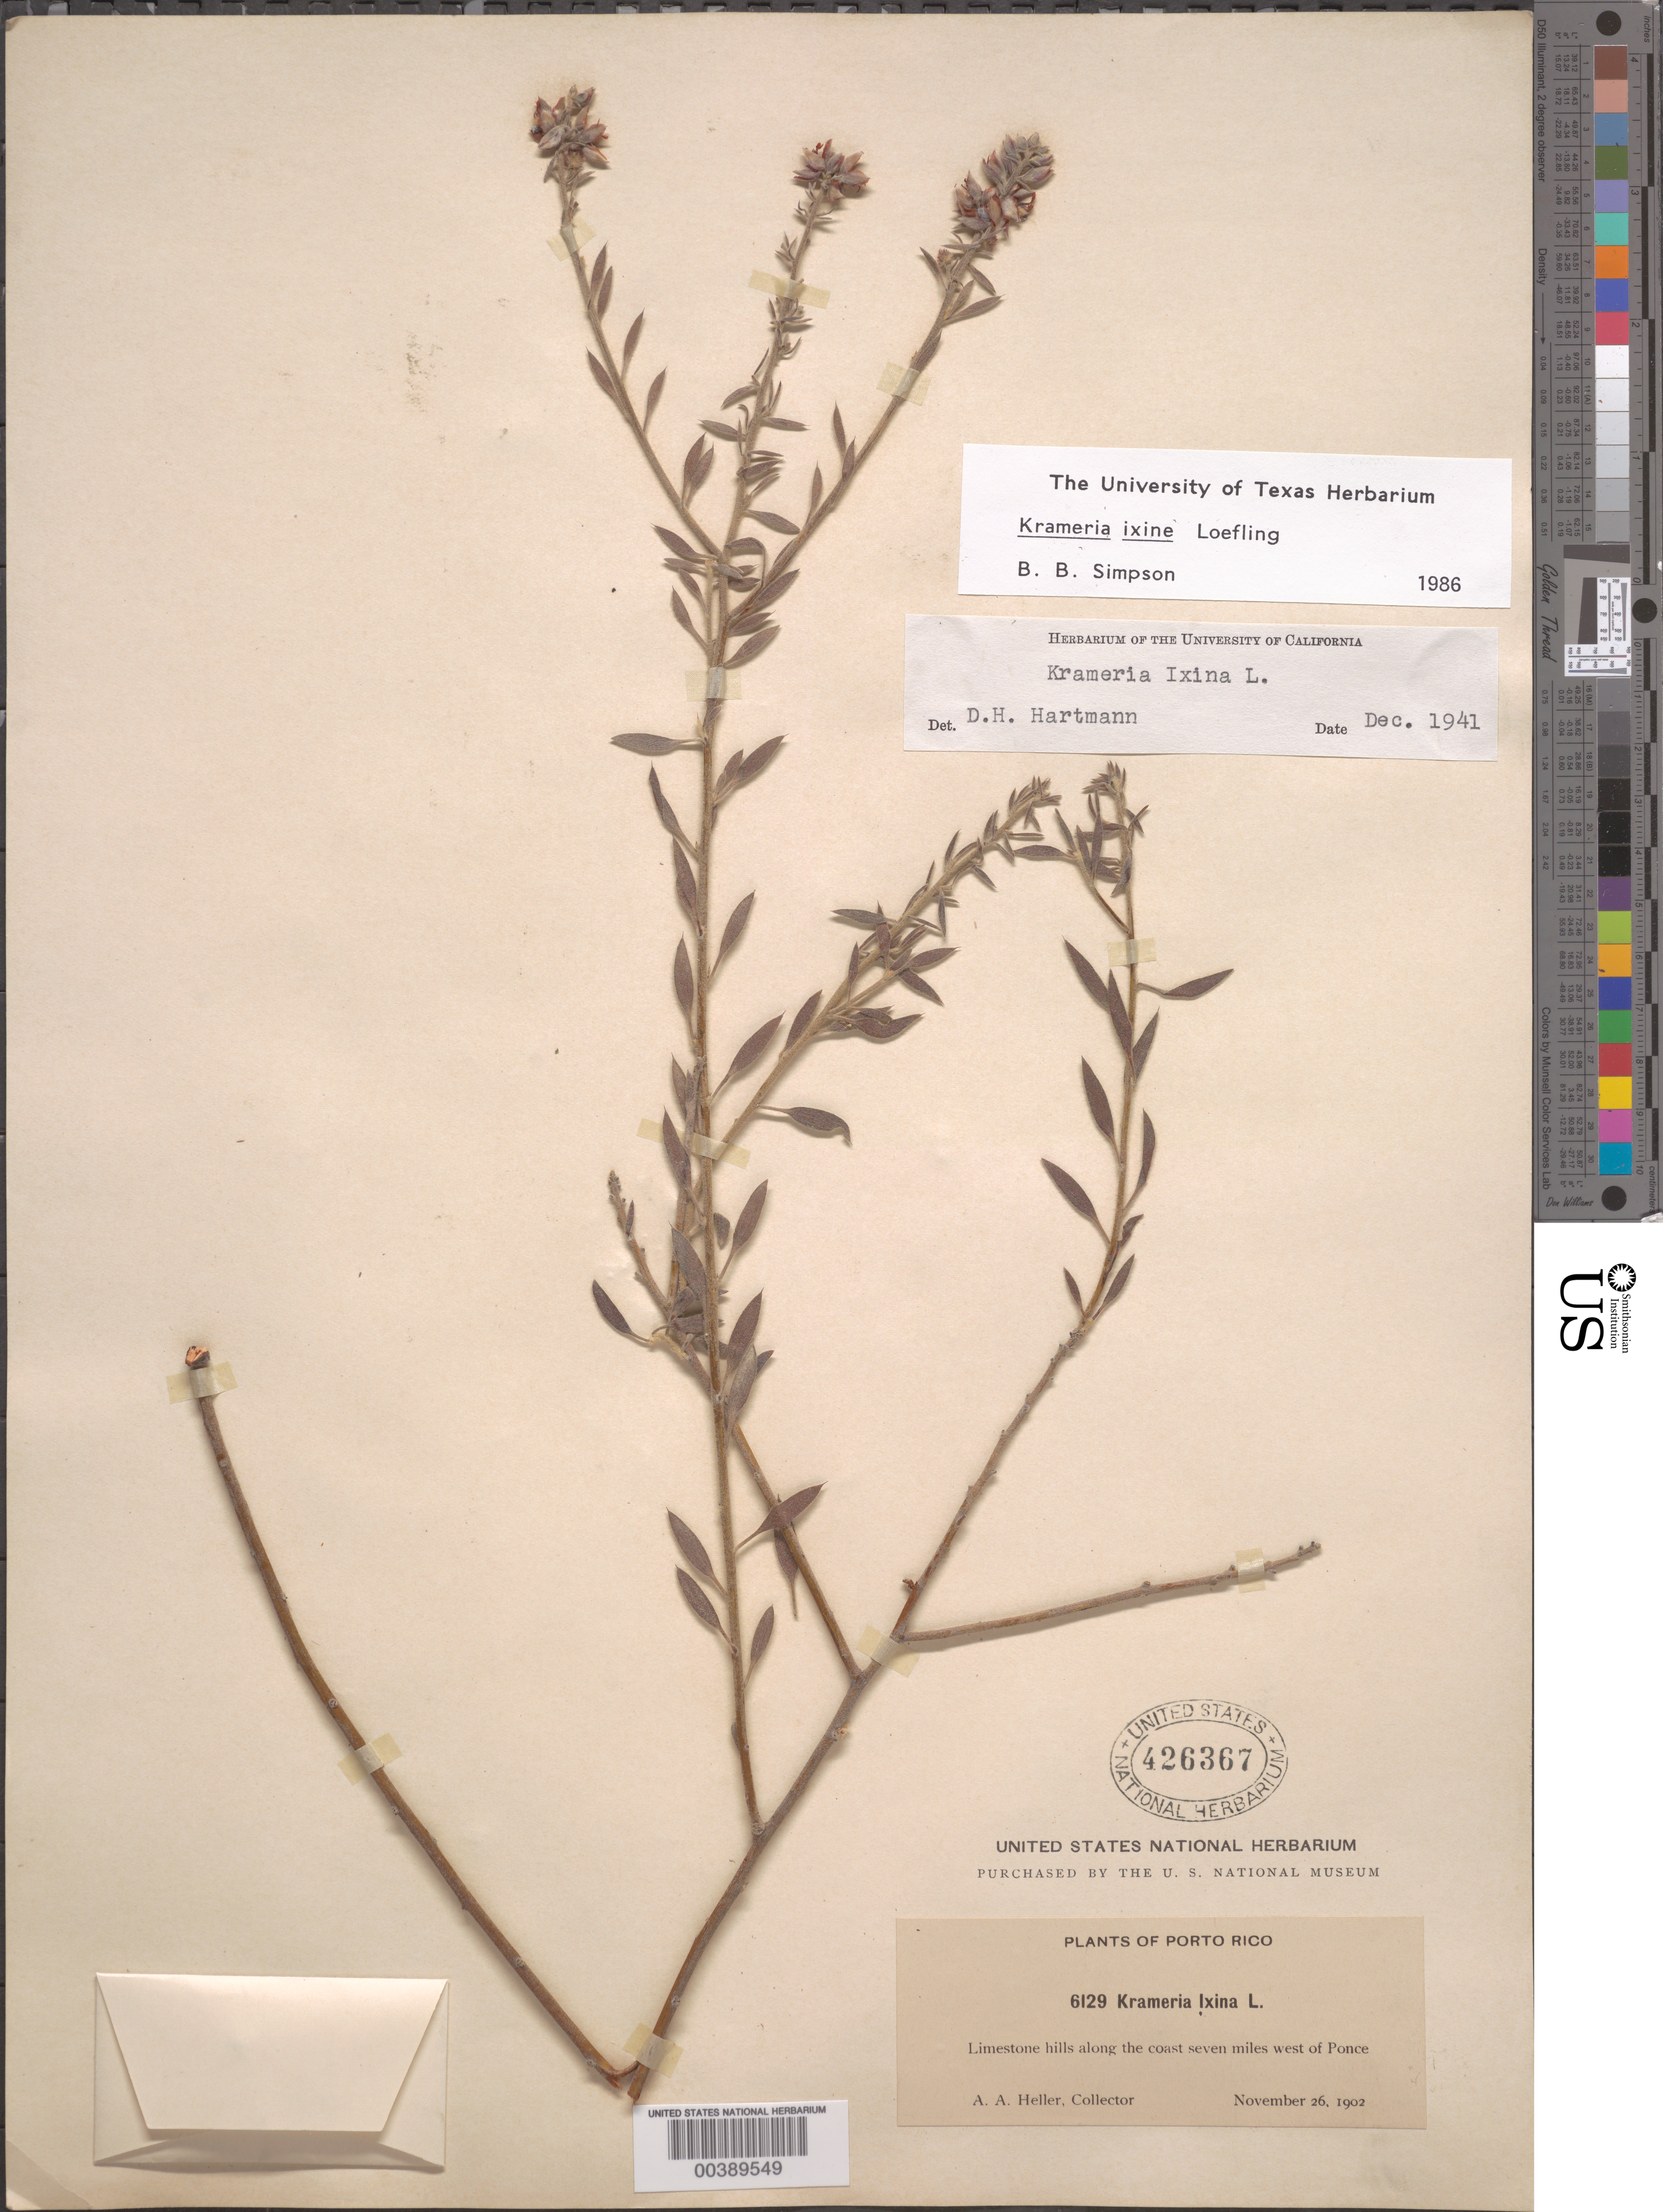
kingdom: Plantae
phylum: Tracheophyta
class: Magnoliopsida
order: Zygophyllales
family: Krameriaceae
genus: Krameria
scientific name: Krameria ixine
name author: L.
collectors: A. A. Heller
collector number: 6129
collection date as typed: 26 Nov 1902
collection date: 1902-11-26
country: Puerto Rico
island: Greater Antilles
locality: Hills along coast s mi w of ponce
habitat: Limestone hills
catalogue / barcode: US 426367